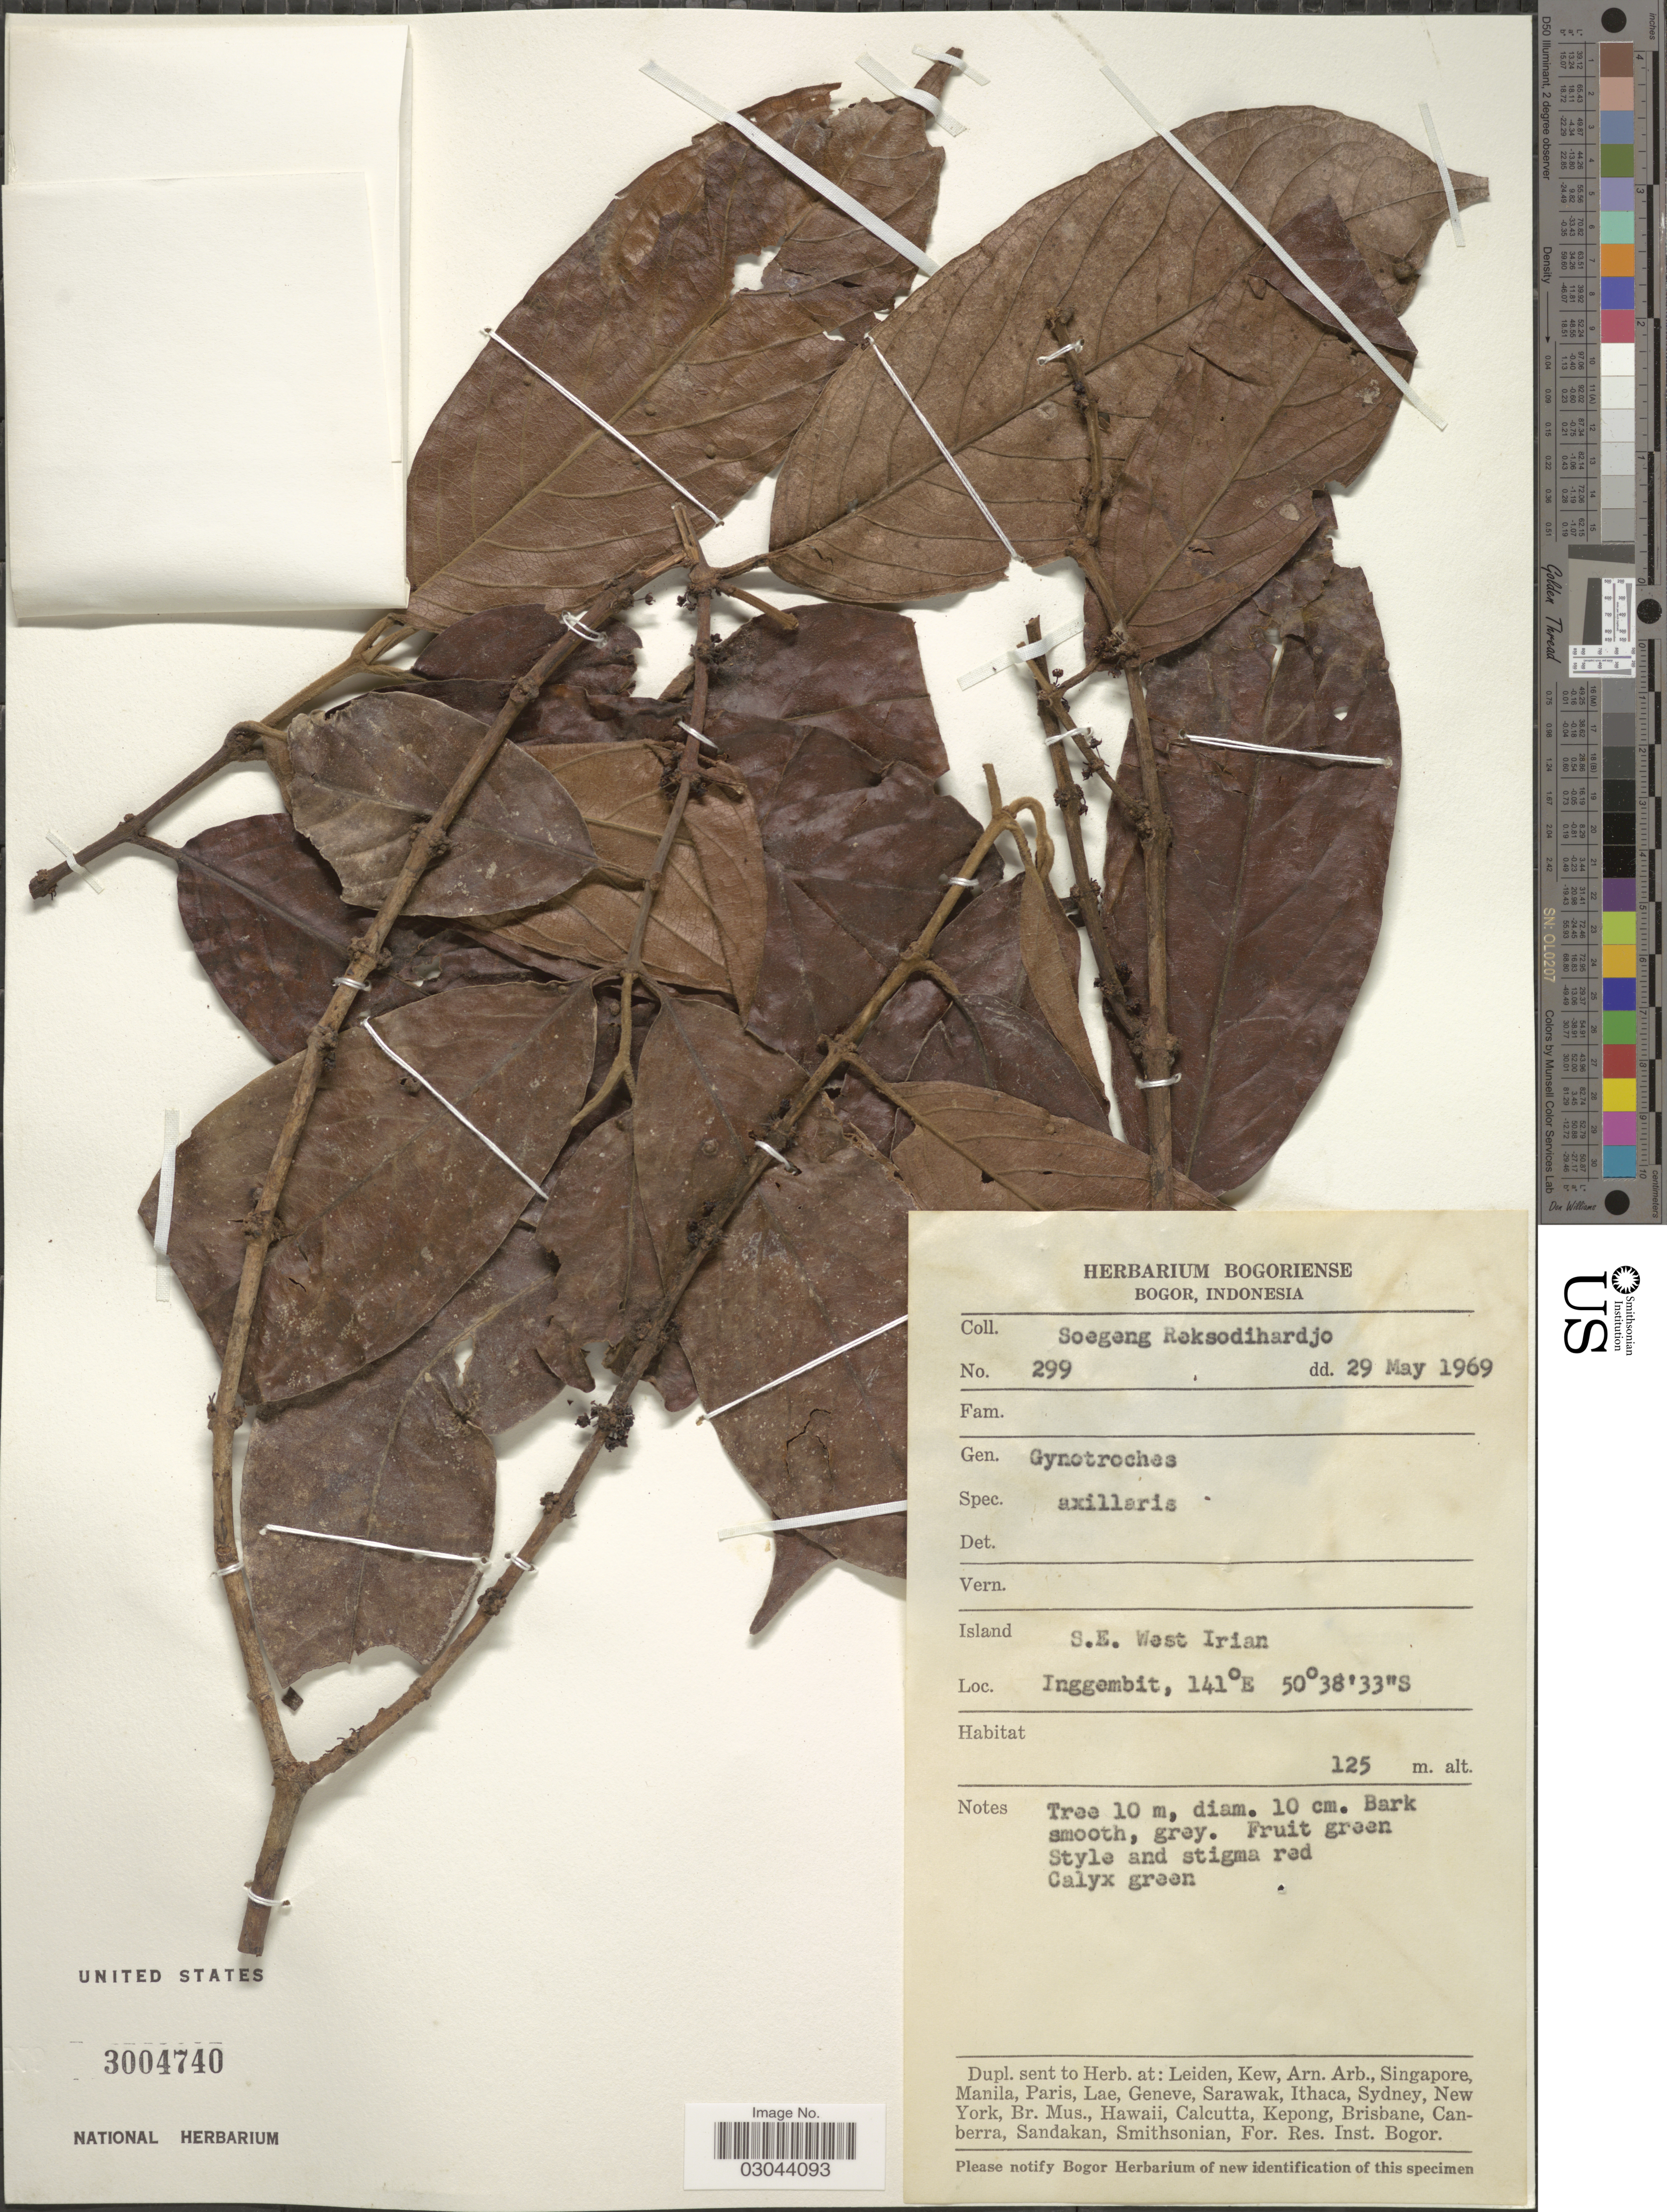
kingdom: Plantae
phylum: Tracheophyta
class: Magnoliopsida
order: Malpighiales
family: Rhizophoraceae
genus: Gynotroches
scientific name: Gynotroches axillaris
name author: Blume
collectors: S. Reksodihardjo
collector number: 299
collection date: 1969-05-29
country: Indonesia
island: New Guinea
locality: Island S.E. West Irian. Inggembit.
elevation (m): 125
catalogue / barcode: US 3004740